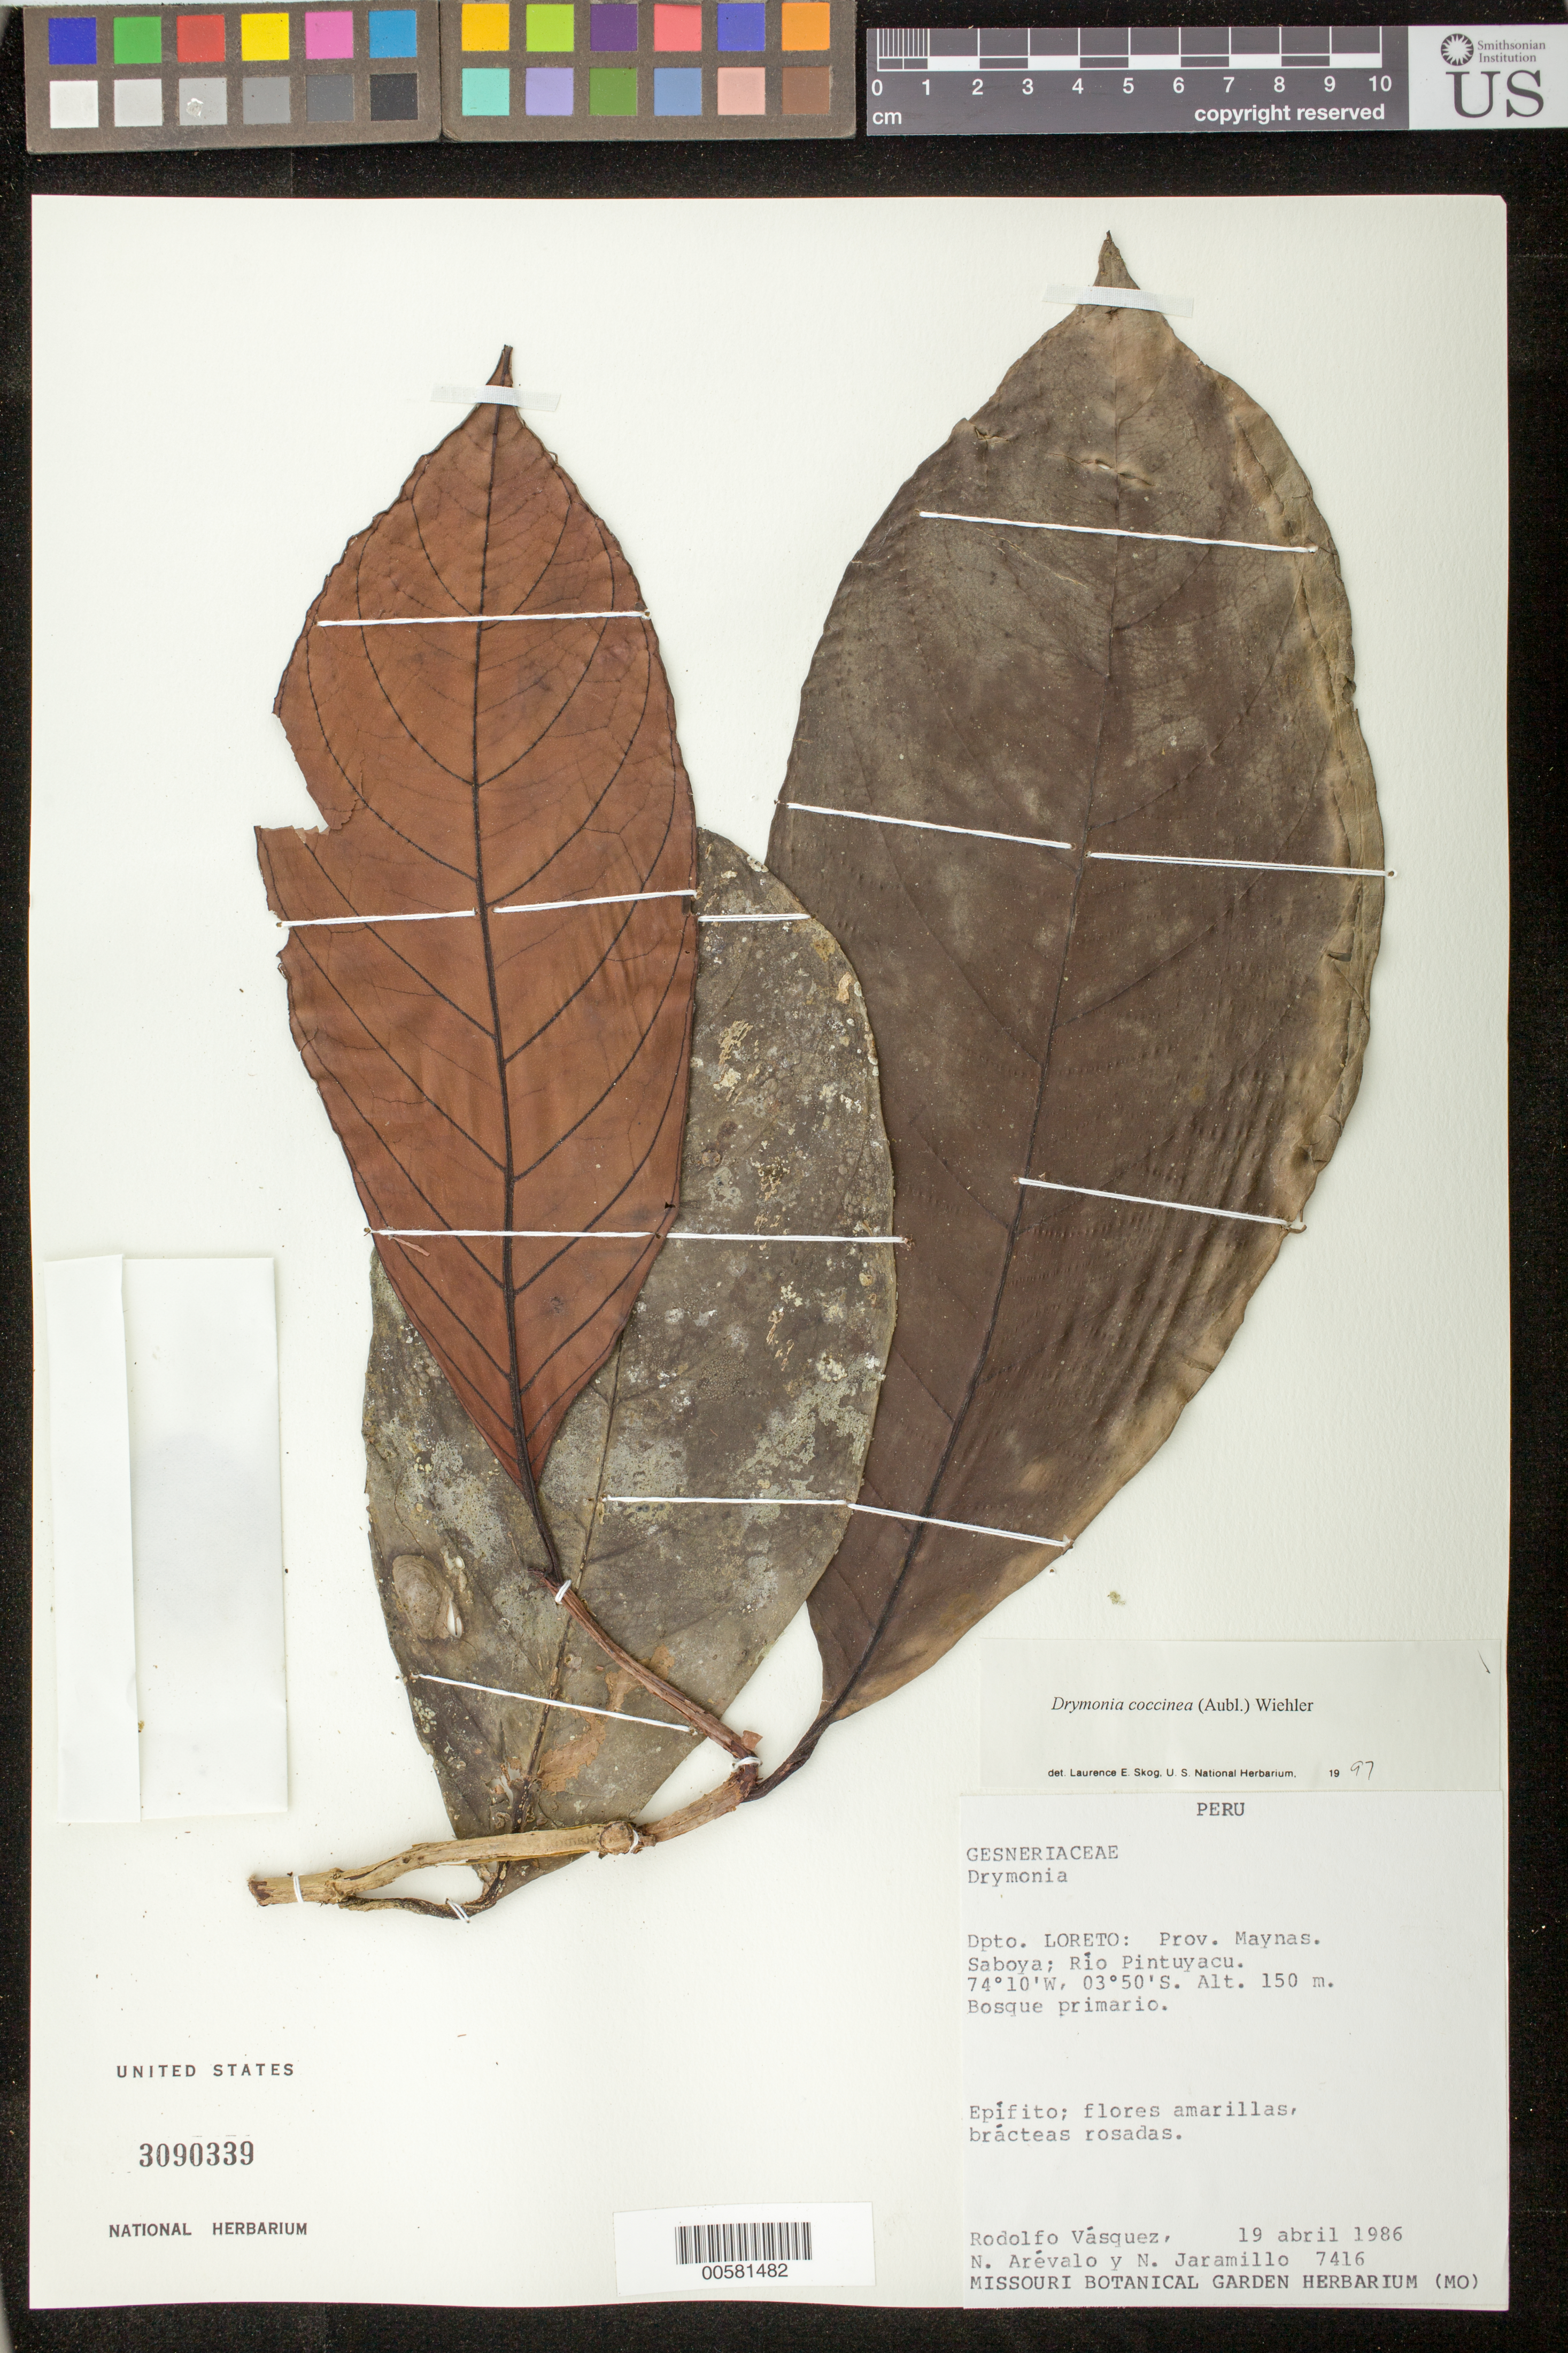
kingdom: Plantae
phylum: Tracheophyta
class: Magnoliopsida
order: Lamiales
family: Gesneriaceae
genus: Drymonia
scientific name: Drymonia coccinea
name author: (Aubl.) Wiehler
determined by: Skog, Laurence E.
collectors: R. Vásquez, N. Arévalo & N. Jaramillo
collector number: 7416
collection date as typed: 19 Apr 1986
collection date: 1986-04-19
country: Peru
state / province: Loreto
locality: Prov. Maynas; Saboya, Río Pintuyacu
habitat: Bosque primario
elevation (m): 150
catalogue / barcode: US 3090339